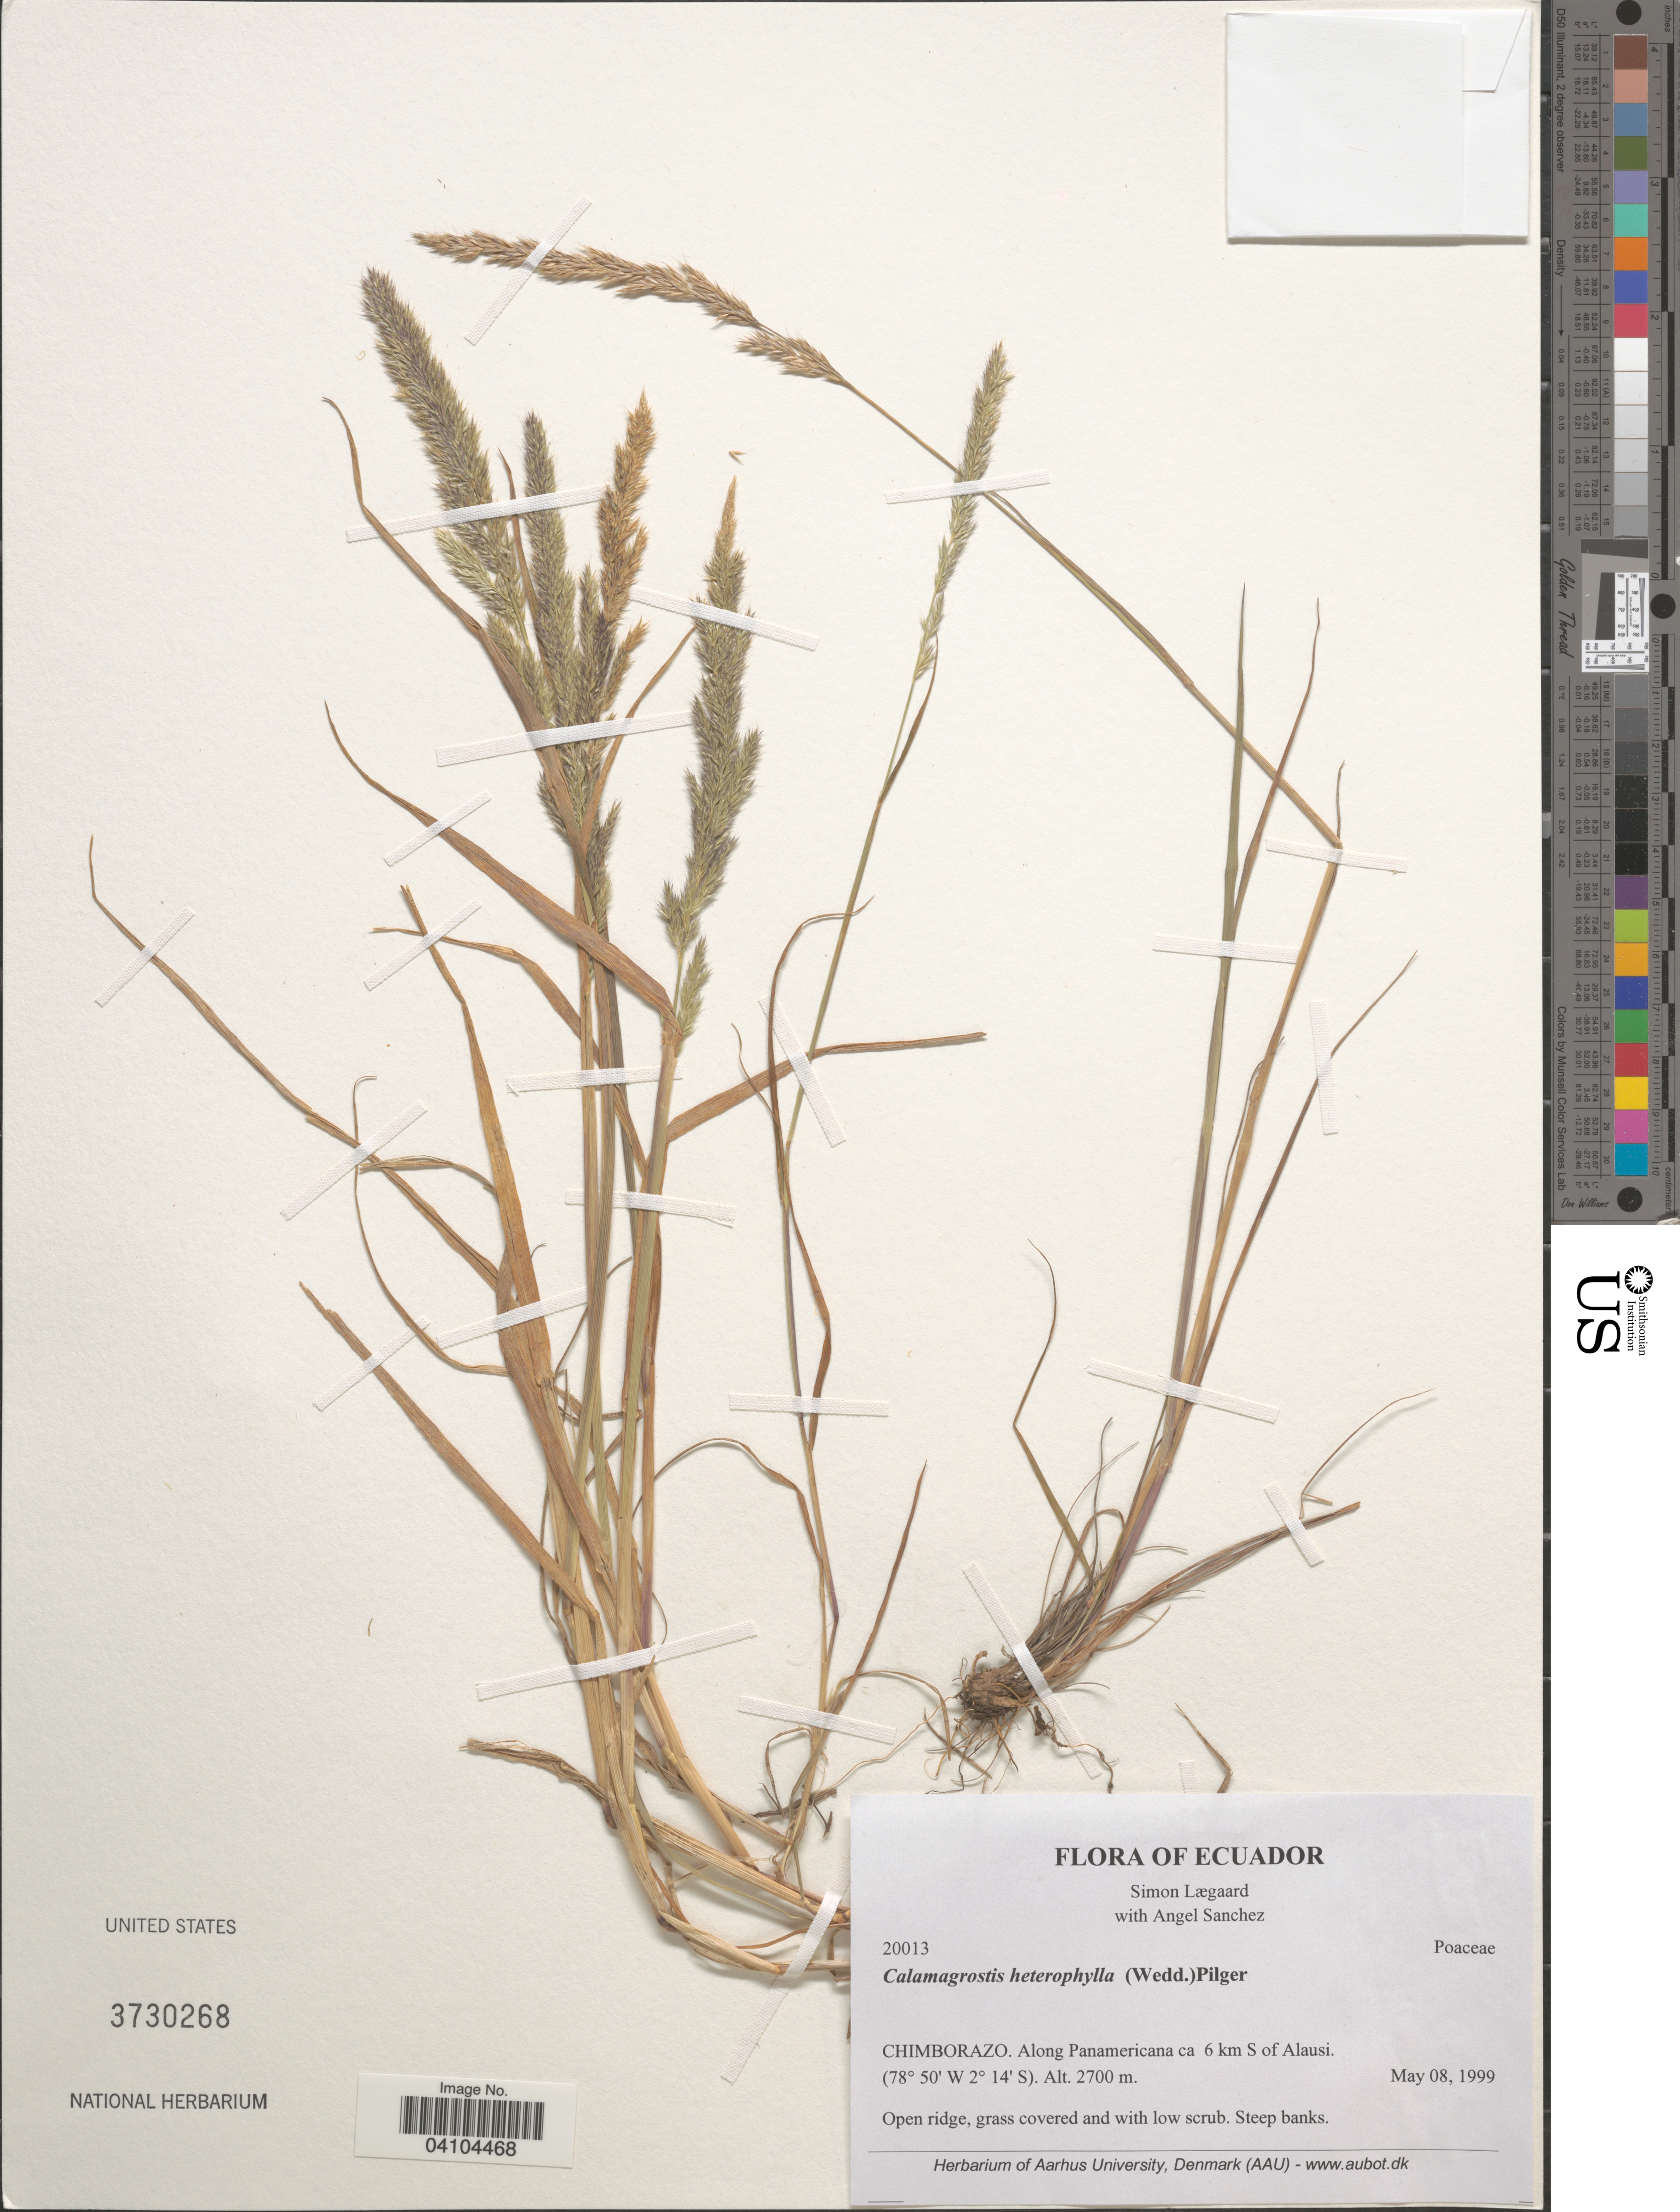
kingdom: Plantae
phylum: Tracheophyta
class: Liliopsida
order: Poales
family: Poaceae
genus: Cinnagrostis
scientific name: Cinnagrostis heterophylla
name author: (Wedd.) P.M. Peterson et al.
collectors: S. Lægaard & A. Sanchez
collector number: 20013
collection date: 1999-05-08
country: Ecuador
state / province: Chimborazo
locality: Along Panamericana ca 6 km S of Alausi.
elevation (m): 2700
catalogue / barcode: US 3730268